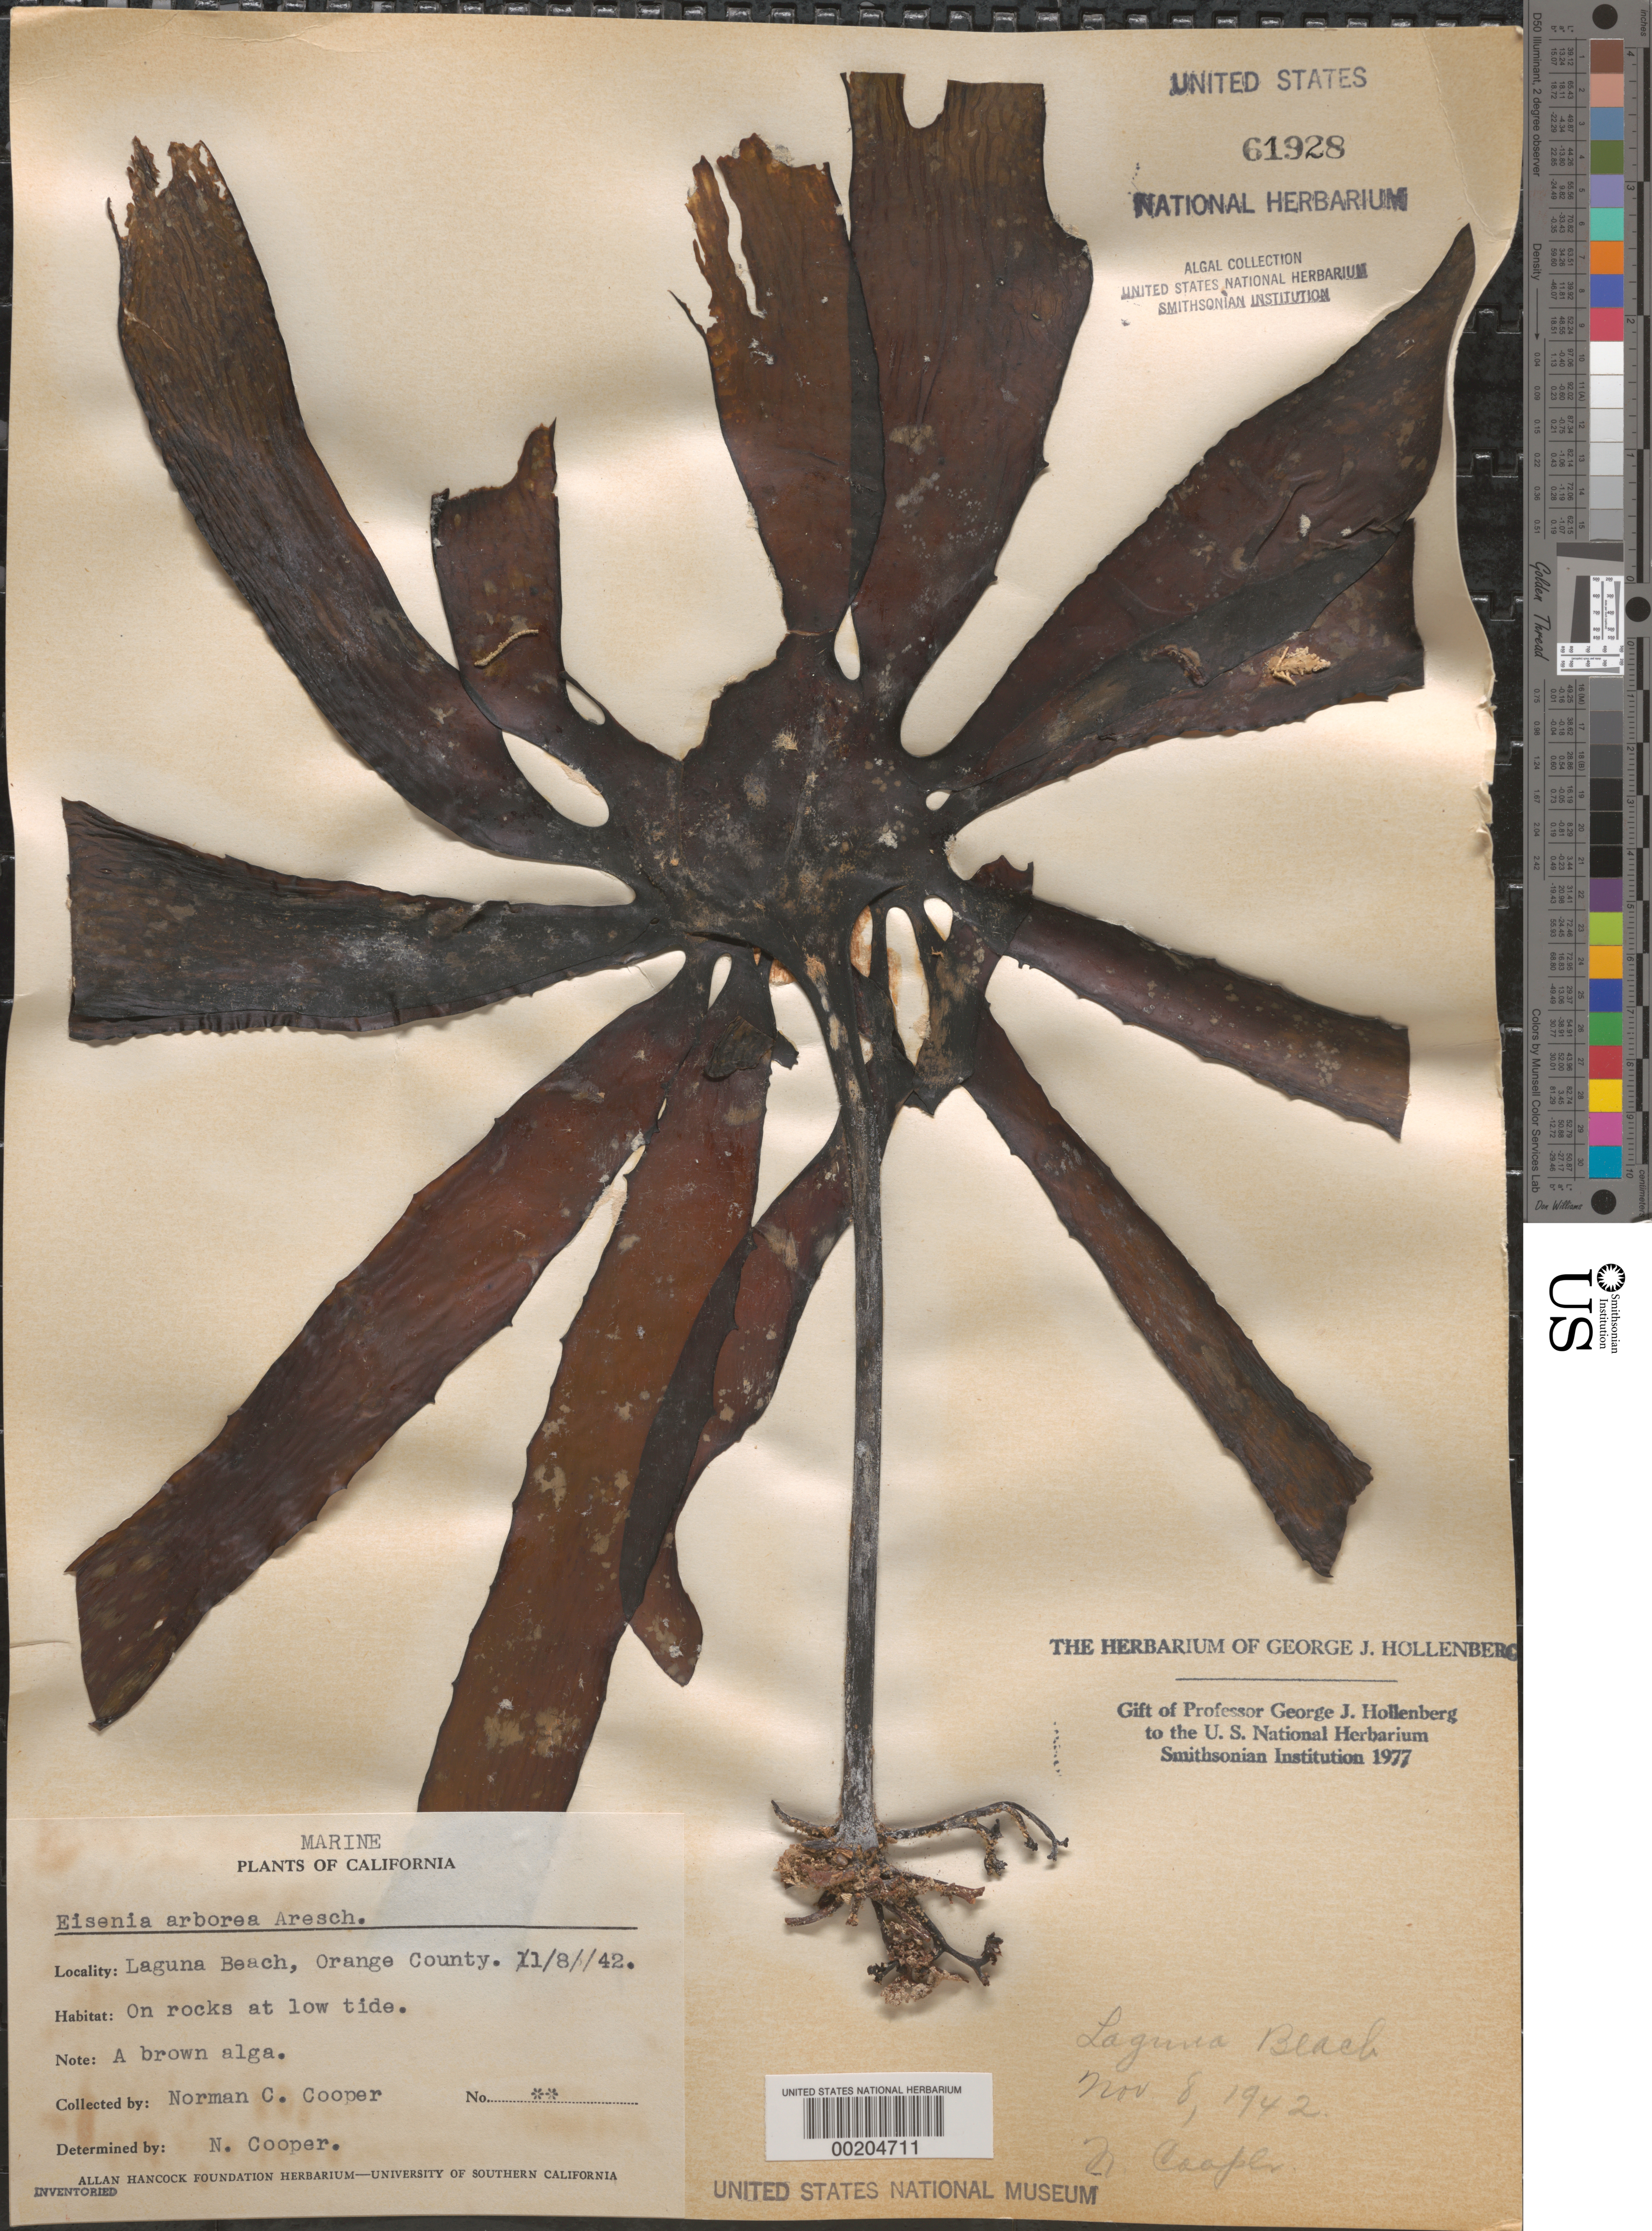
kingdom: Chromista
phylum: Ochrophyta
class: Phaeophyceae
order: Laminariales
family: Lessoniaceae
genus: Eisenia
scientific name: Eisenia arborea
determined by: Cooper, N. C.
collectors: N. Cooper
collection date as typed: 08 Nov 1942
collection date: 1942-11-08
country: United States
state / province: California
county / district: Orange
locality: Laguna Beach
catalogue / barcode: US 61928